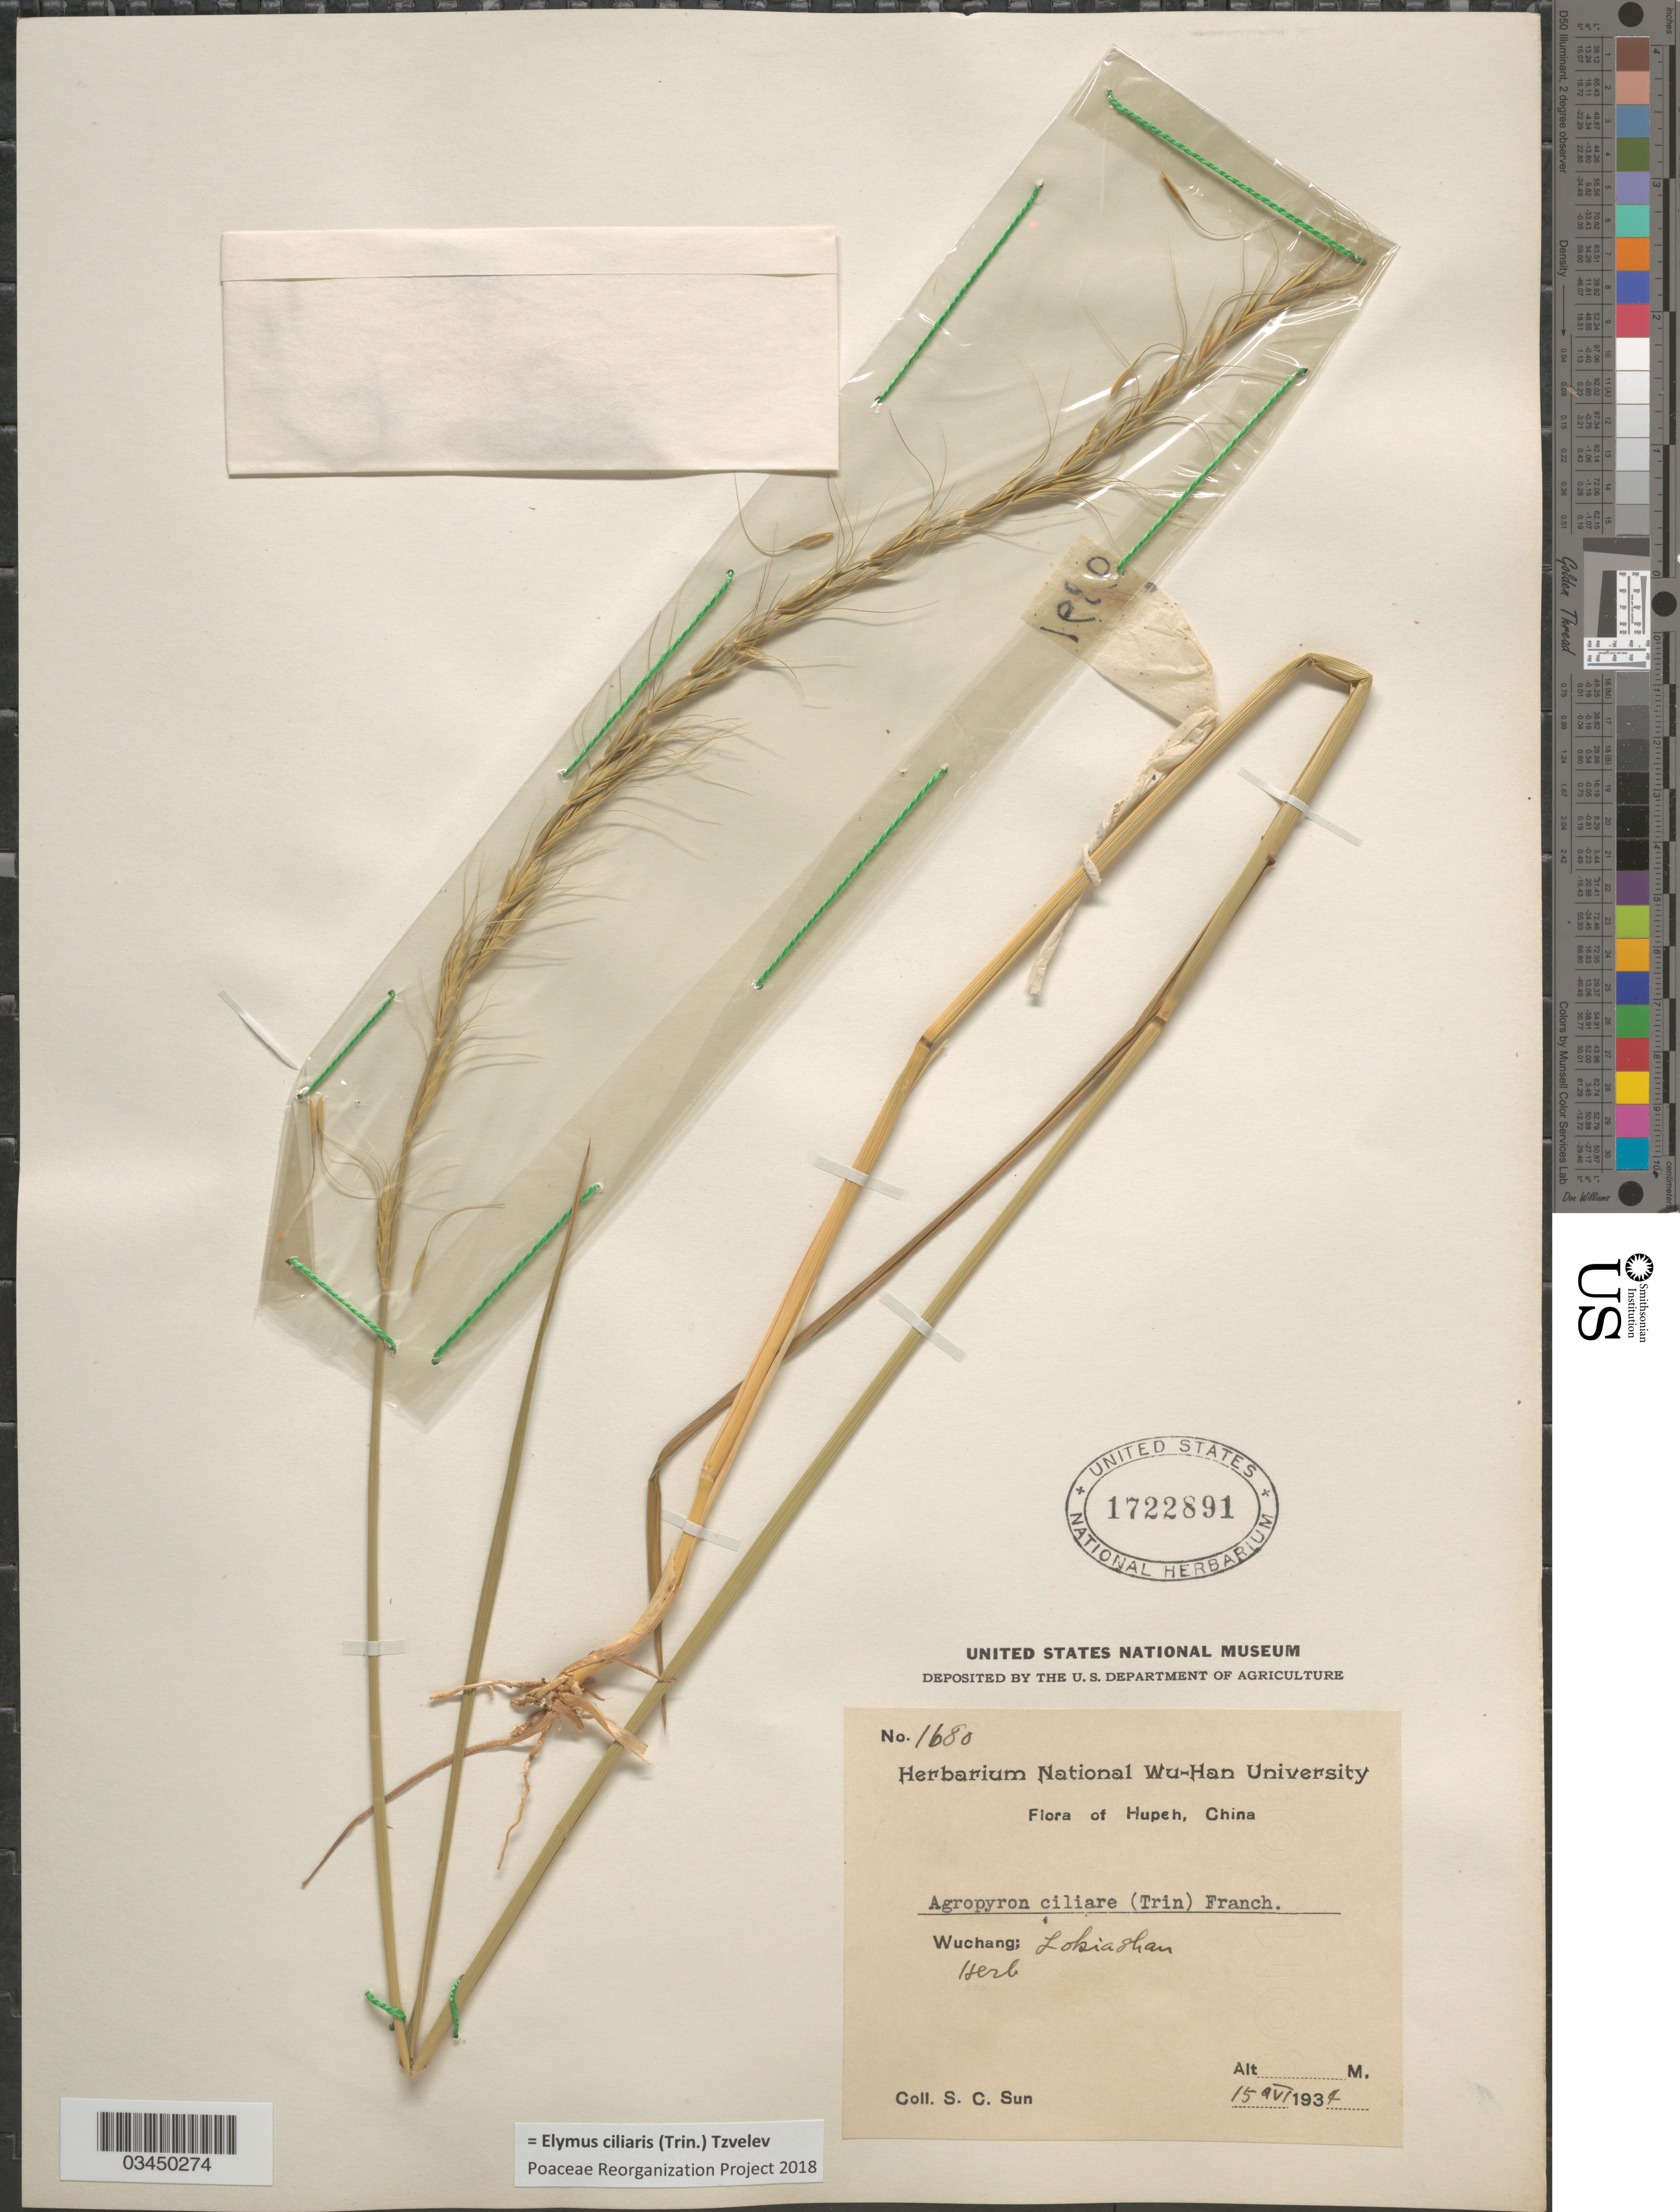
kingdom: Plantae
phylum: Tracheophyta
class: Liliopsida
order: Poales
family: Poaceae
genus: Elymus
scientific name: Elymus ciliaris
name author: (Trin.) Tzvelev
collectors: S. C. Sun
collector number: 1680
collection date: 1934-06-15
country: China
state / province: Hubei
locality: Hupeh. Wuchang: Lokiashan.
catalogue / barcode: US 1722891